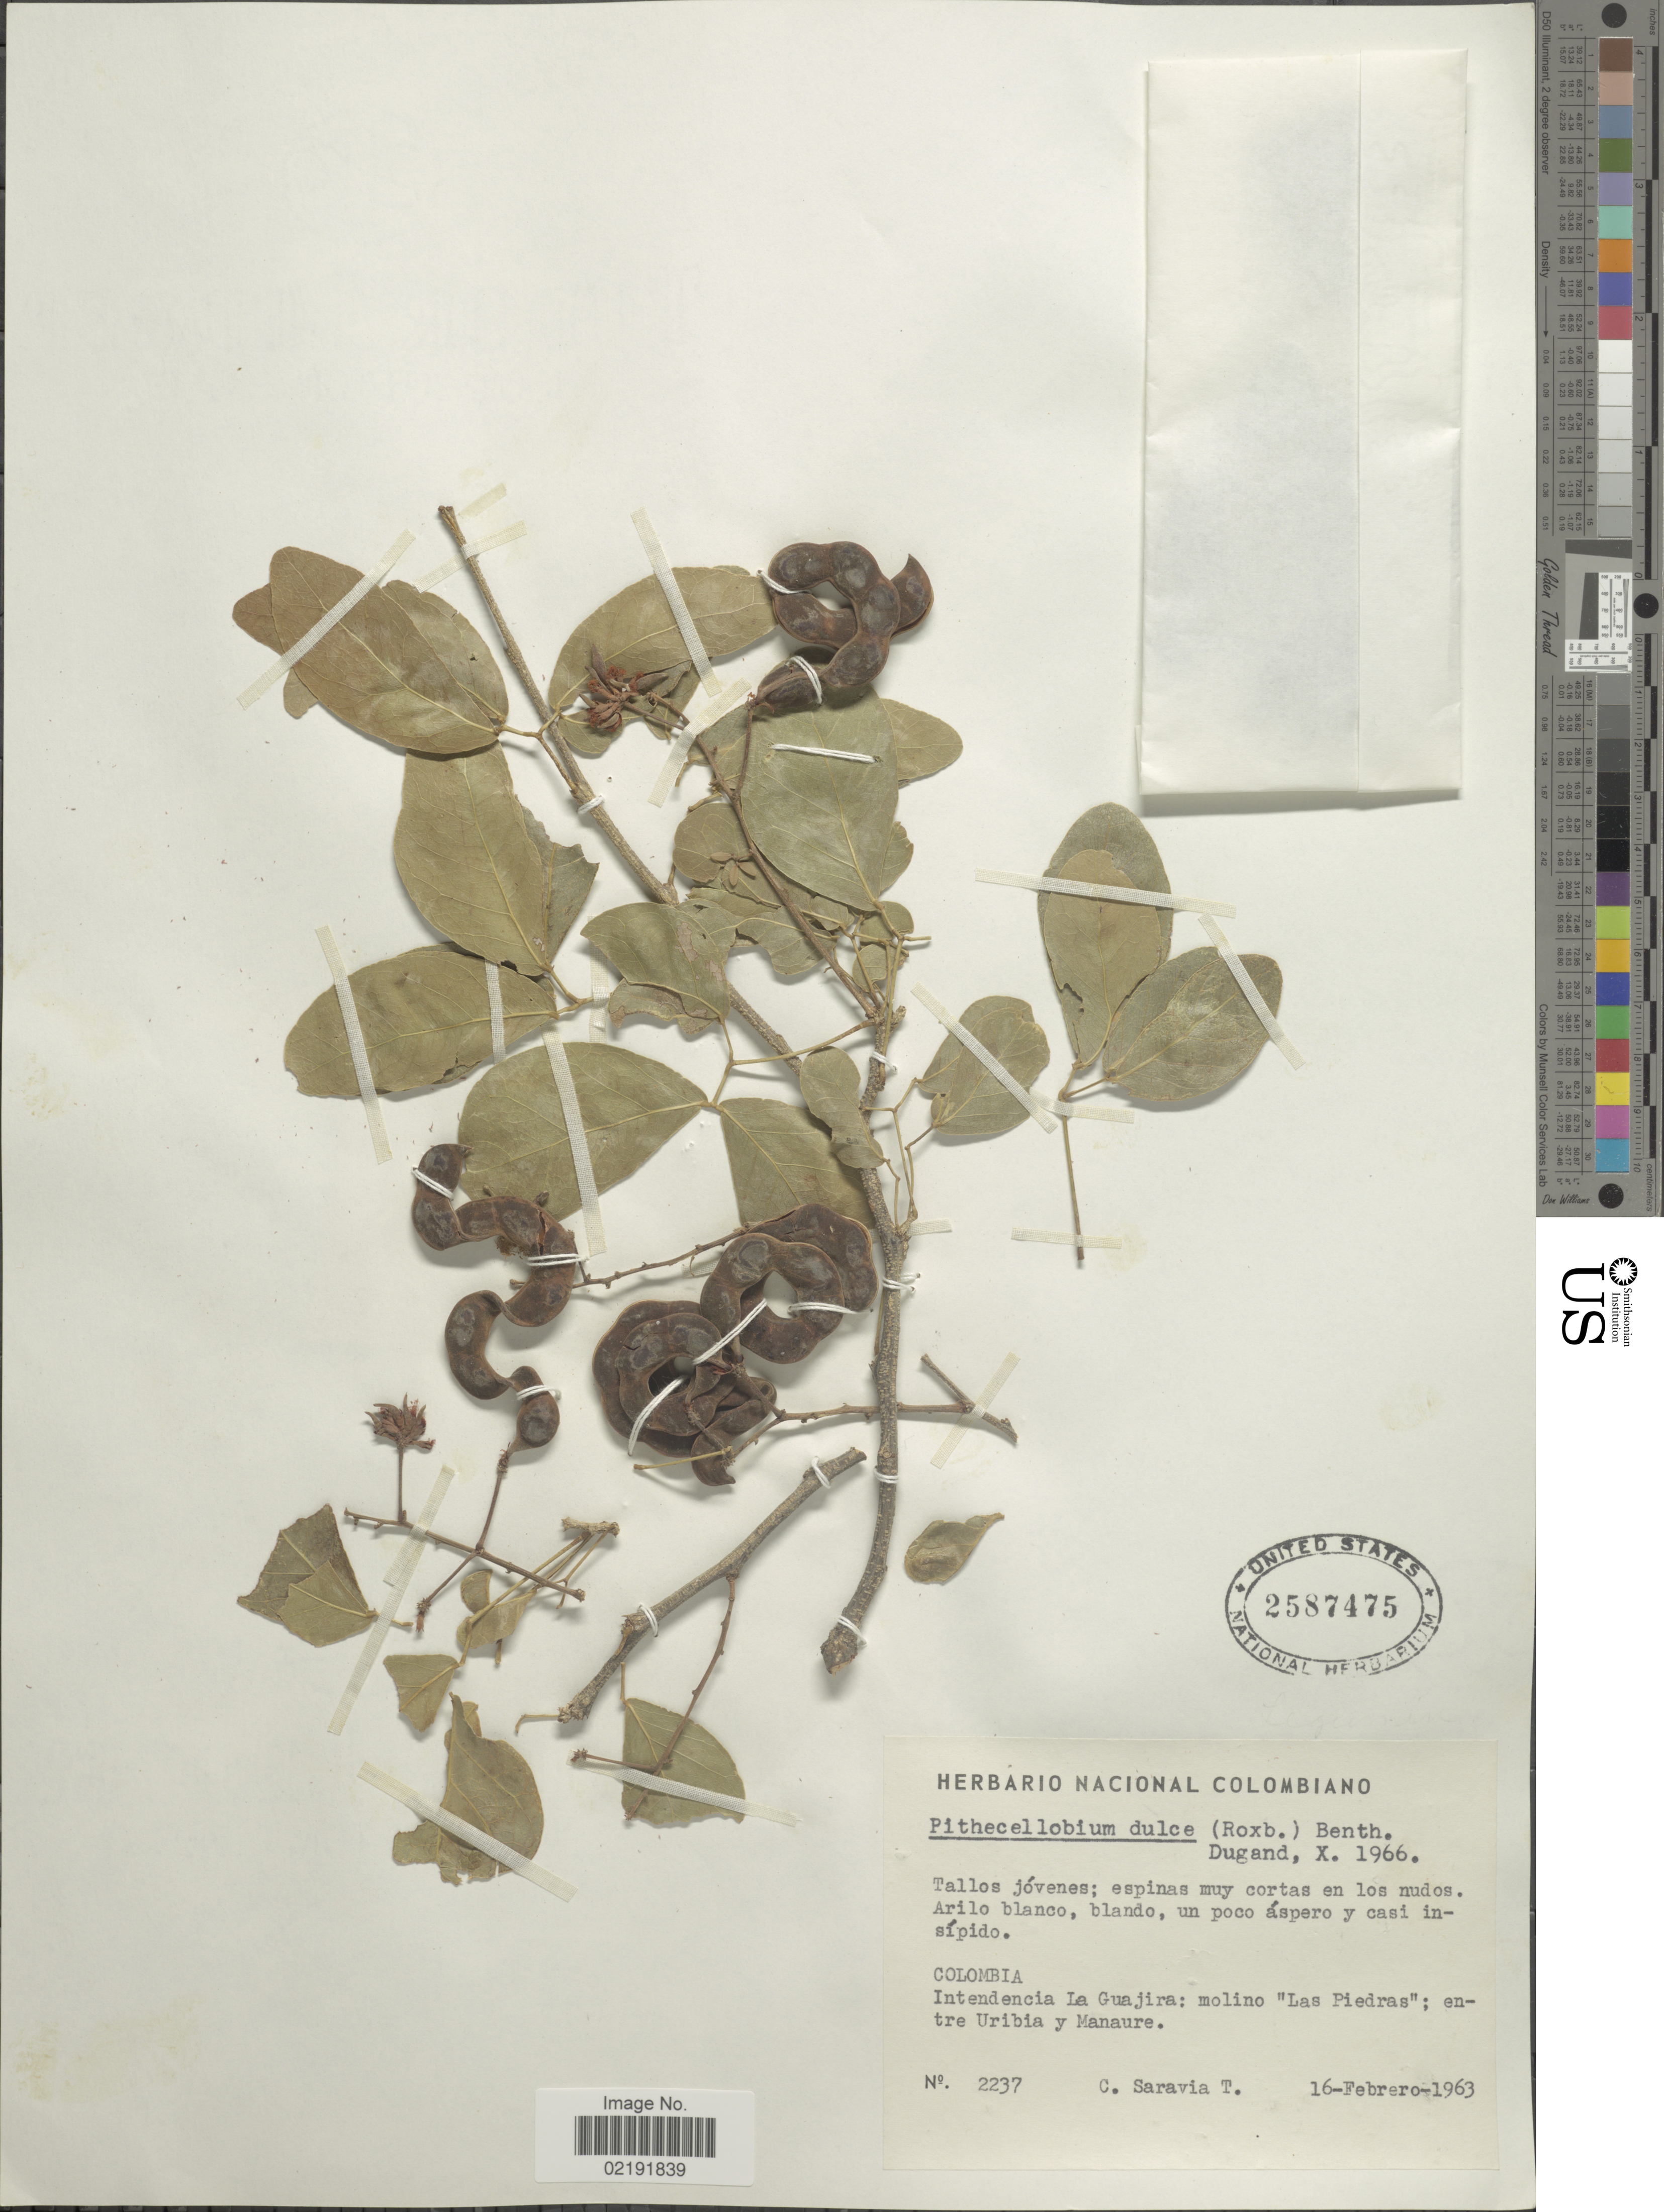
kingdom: Plantae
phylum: Tracheophyta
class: Magnoliopsida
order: Fabales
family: Fabaceae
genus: Pithecellobium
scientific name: Pithecellobium dulce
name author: (Roxb.) Benth.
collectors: C. Saravia T.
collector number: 2237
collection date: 1963-02-16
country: Colombia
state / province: La Guajira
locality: Colombia. Intendencia La Guajira: molina "Las Piedras"; entre Uribia y Manaure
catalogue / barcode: US 2587475